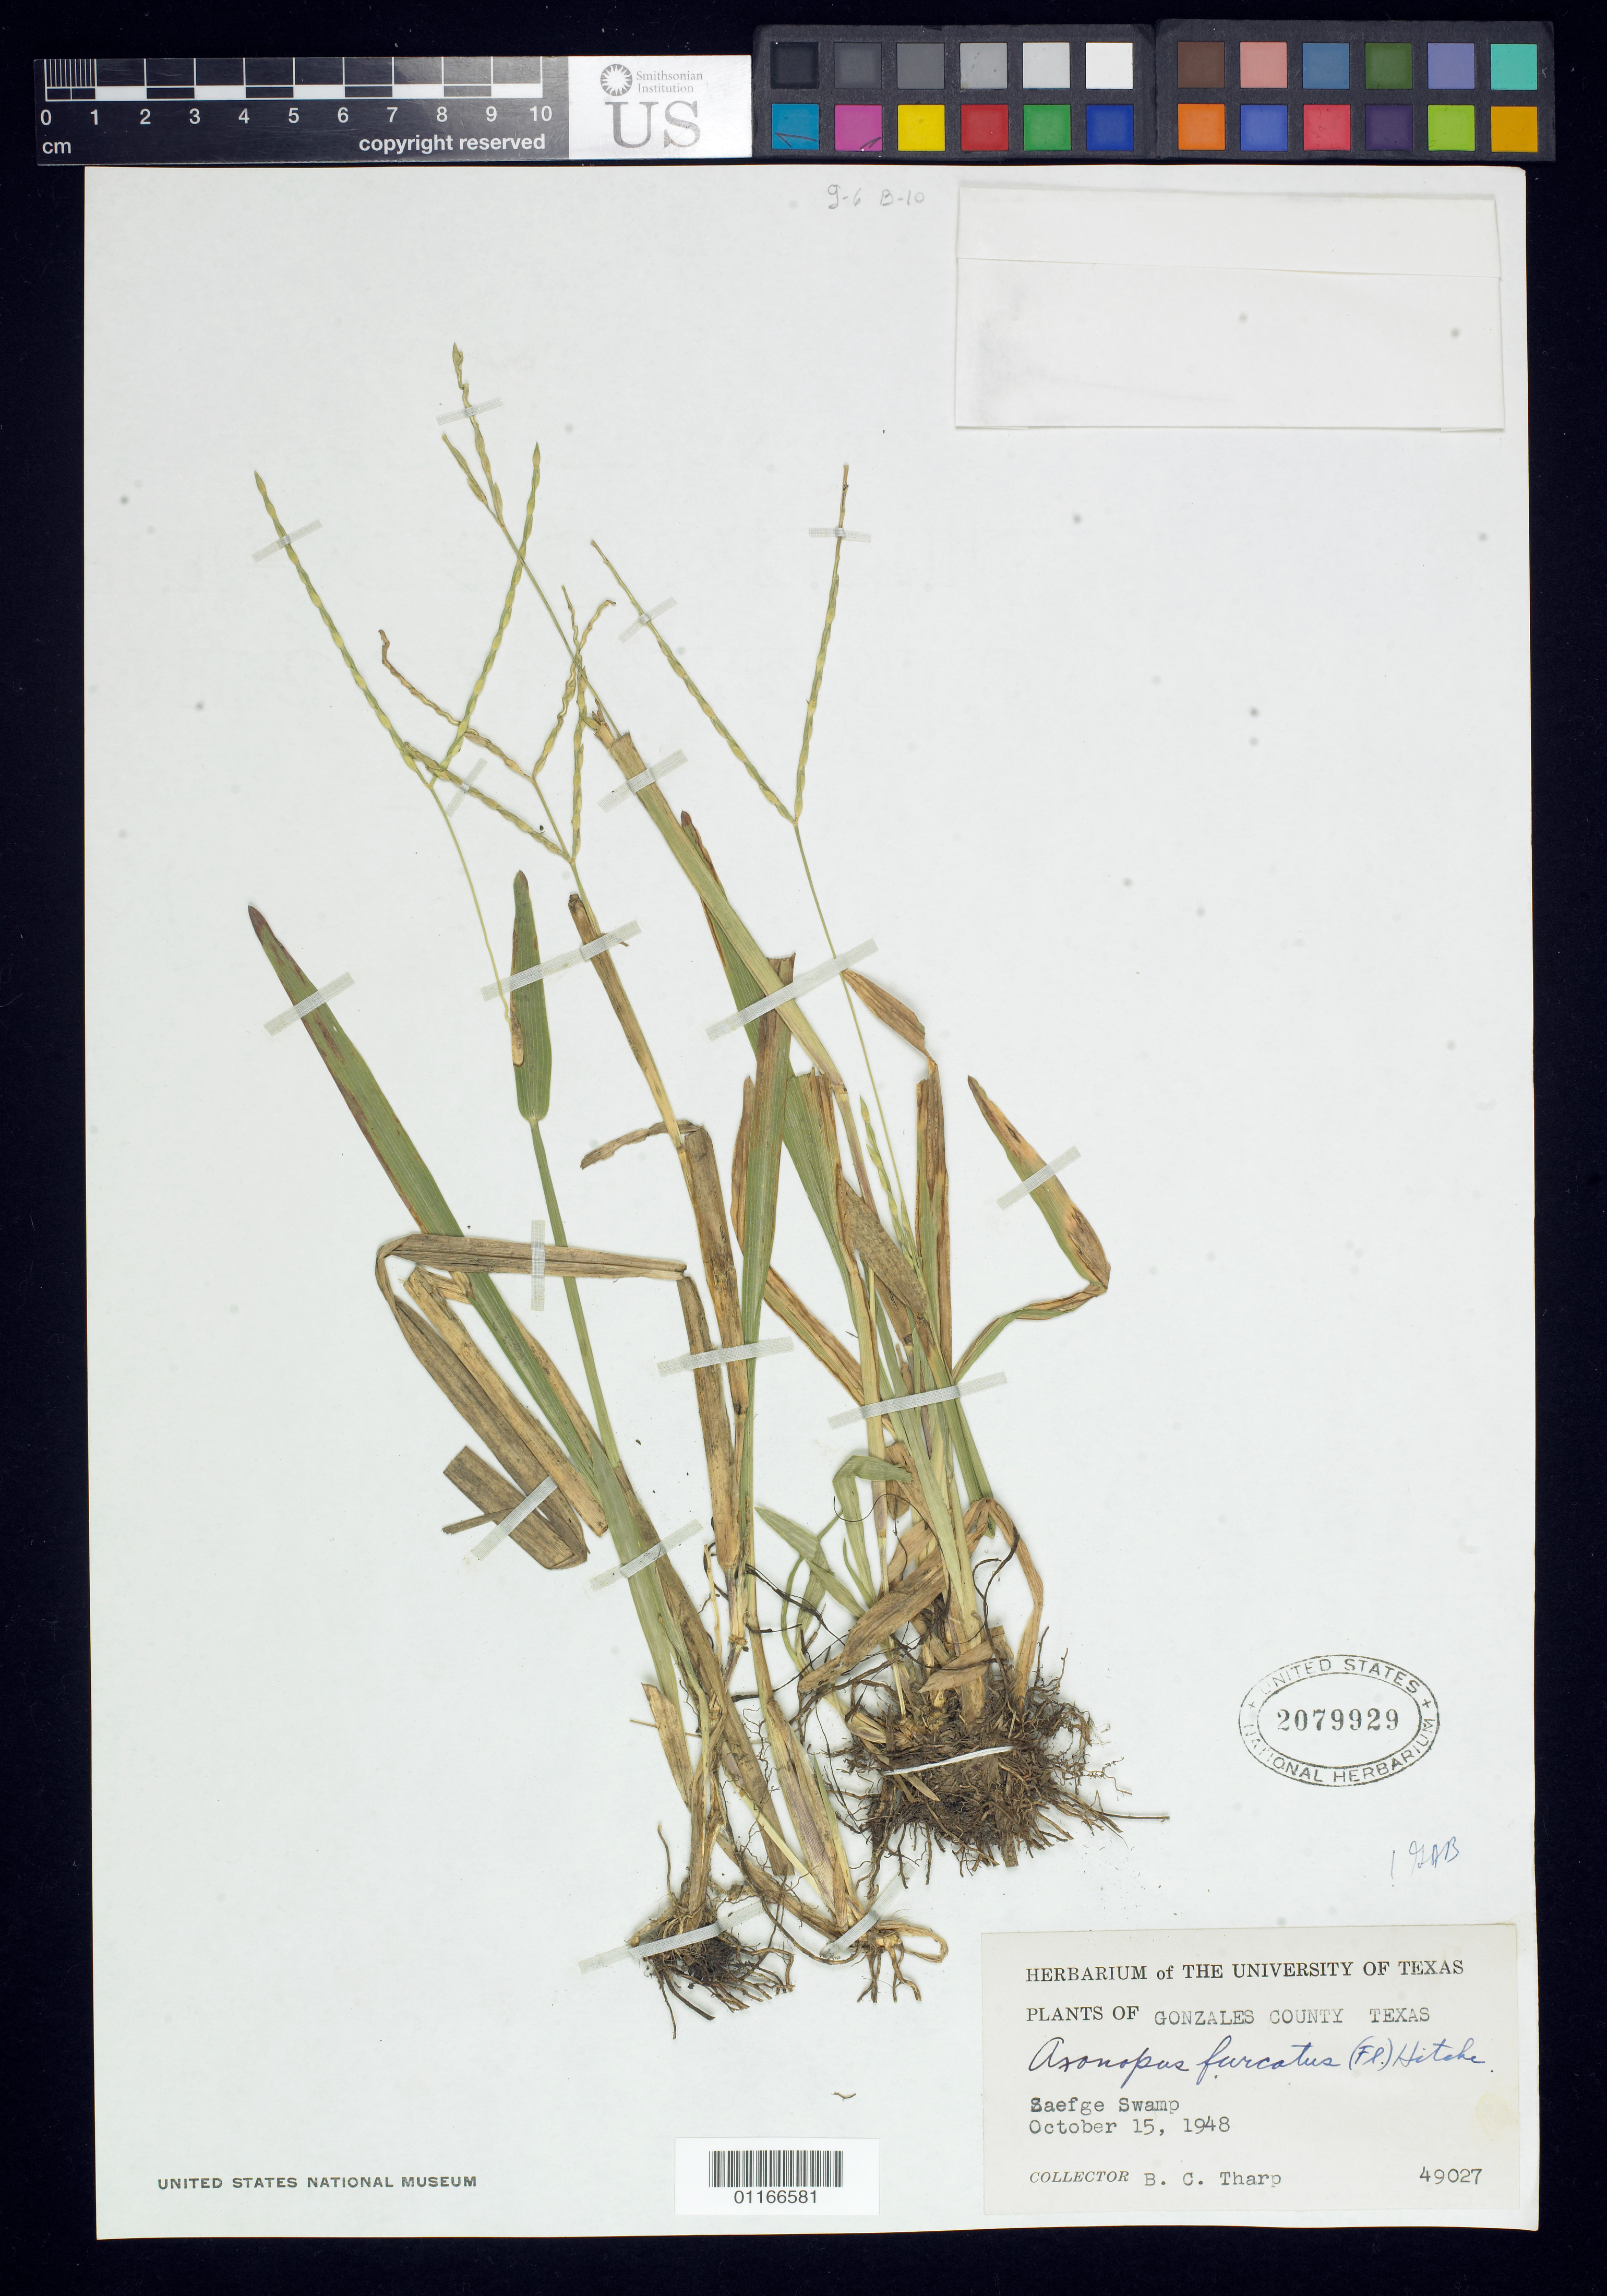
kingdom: Plantae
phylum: Tracheophyta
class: Liliopsida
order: Poales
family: Poaceae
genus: Axonopus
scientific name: Axonopus furcatus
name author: (Flüggé) Hitchc.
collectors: B. C. Tharp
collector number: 49027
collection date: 1948-10-15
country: United States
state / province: Texas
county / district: Gonzales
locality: Saefge Swamp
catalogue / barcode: US 2079929